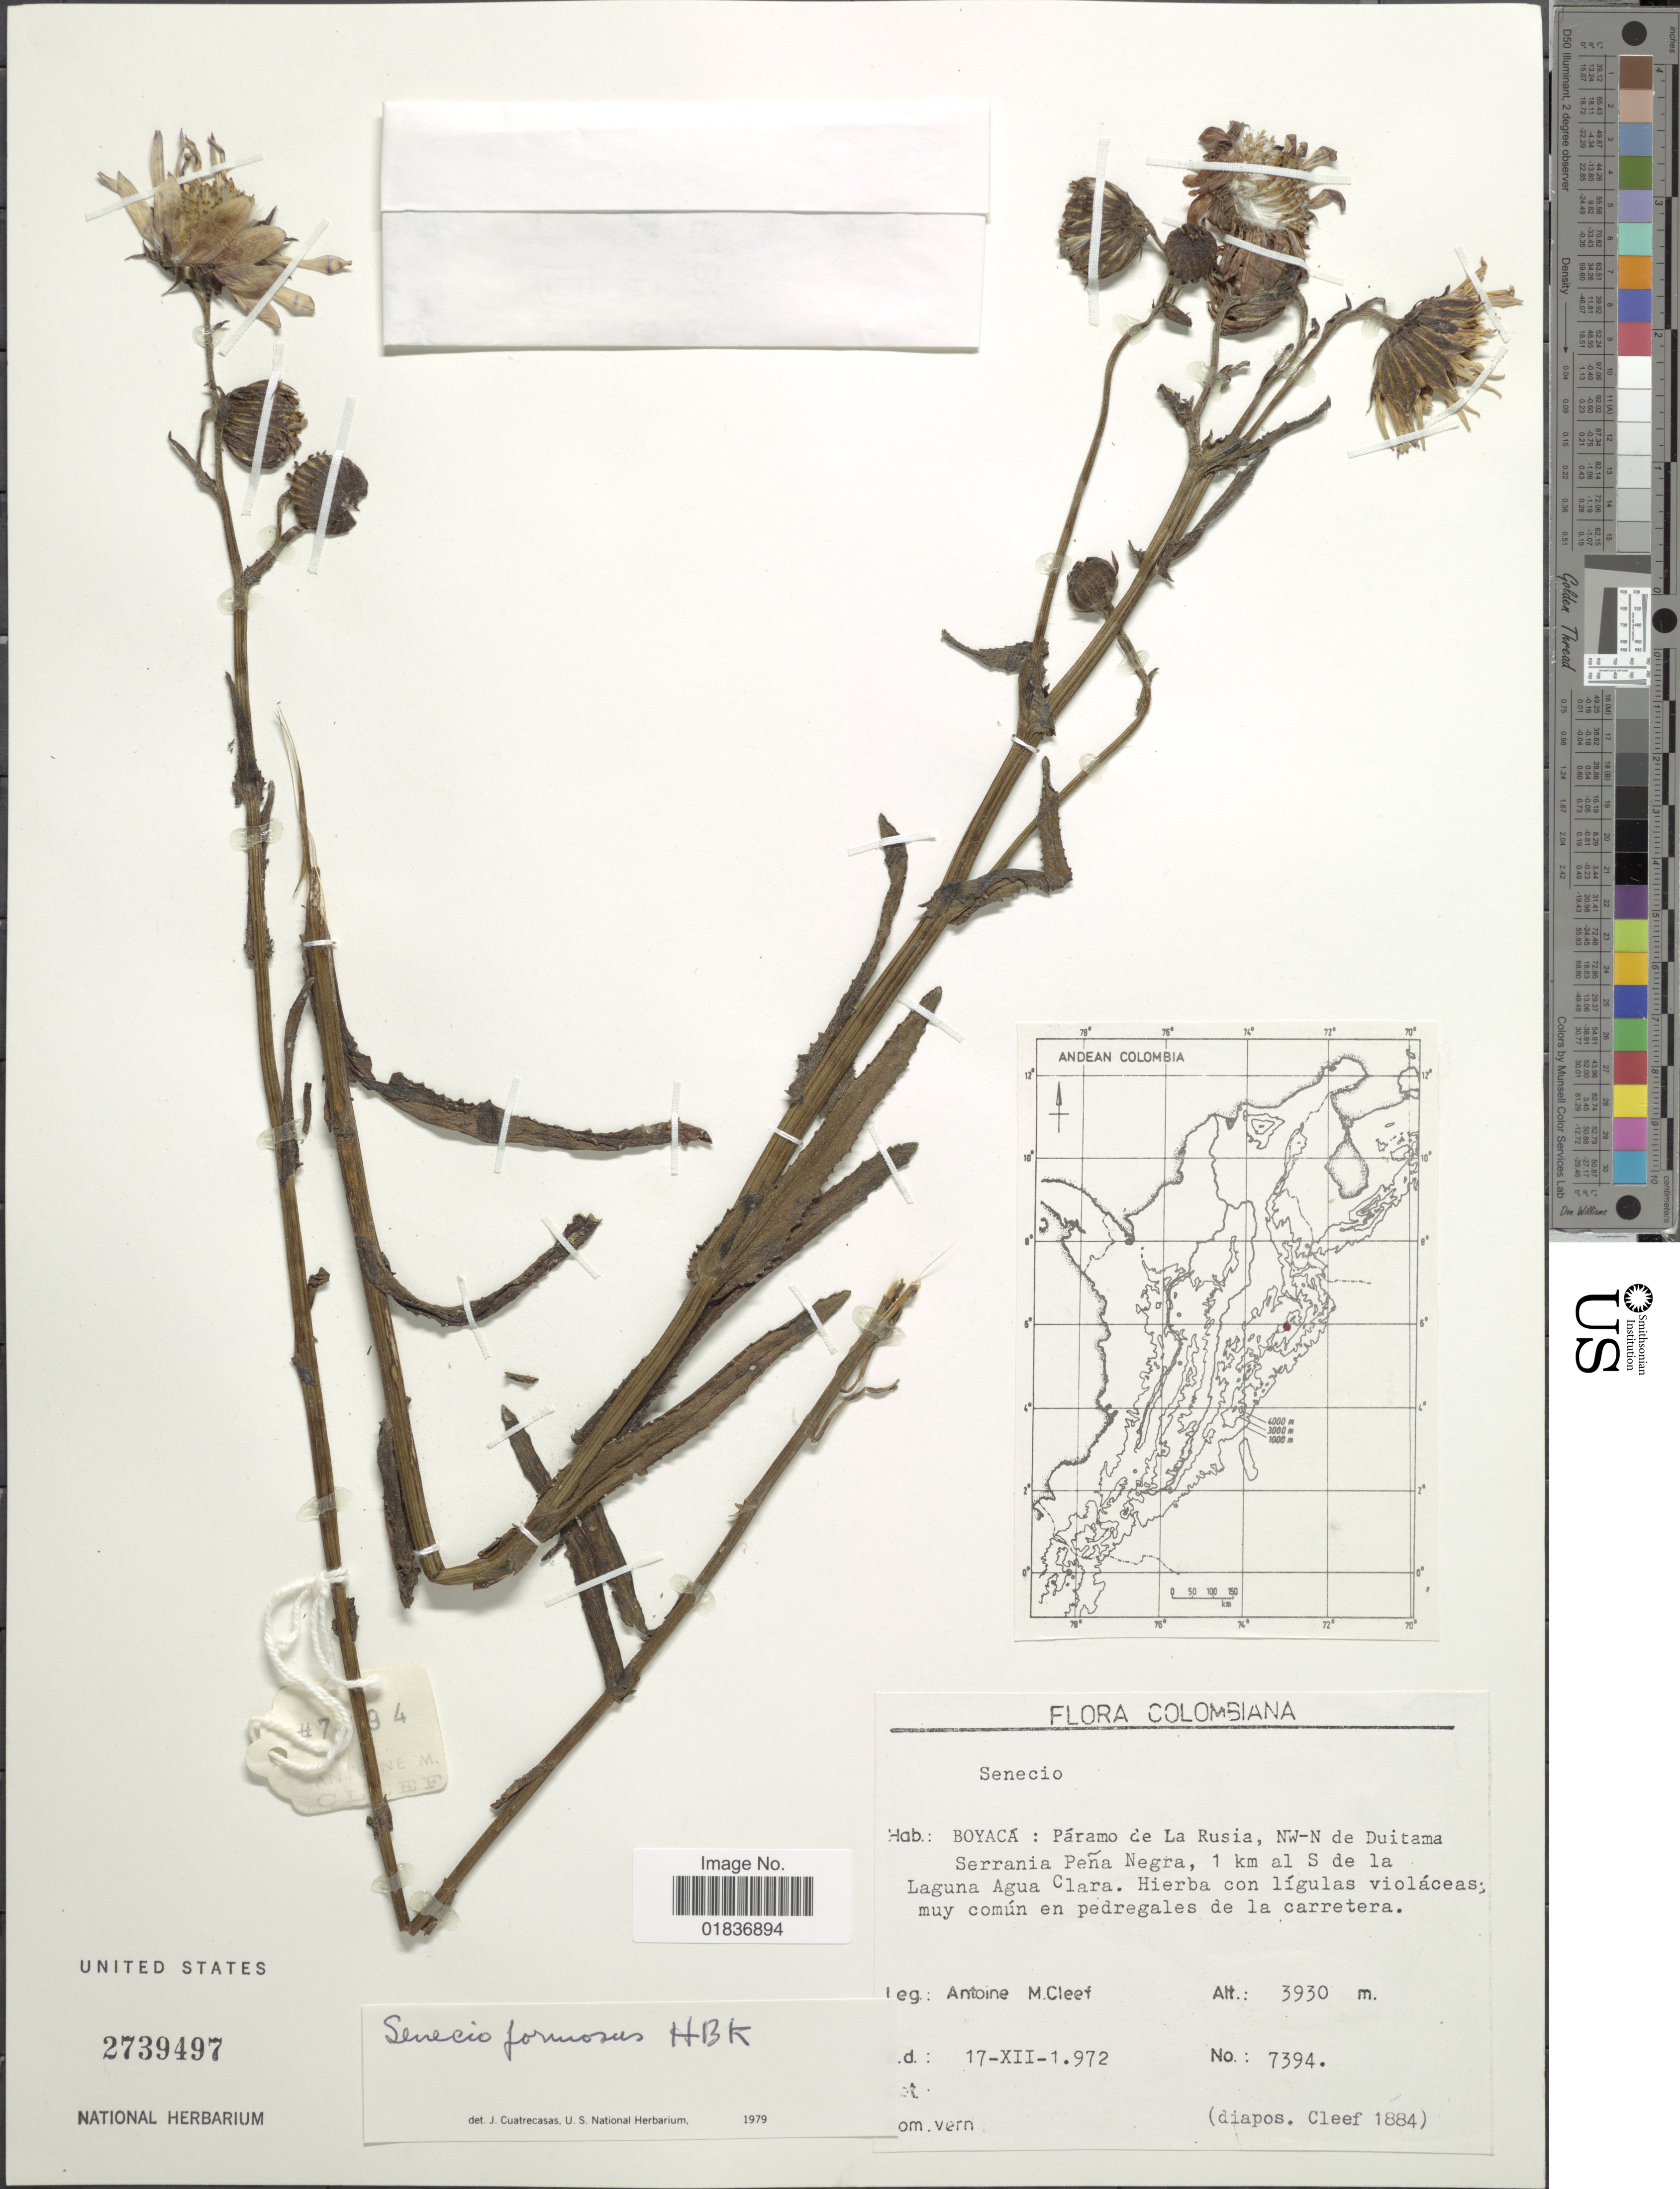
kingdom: Plantae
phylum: Tracheophyta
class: Magnoliopsida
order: Asterales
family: Asteraceae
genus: Senecio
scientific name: Senecio wedglacialis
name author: Cuatrec.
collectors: A. M. Cleef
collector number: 7394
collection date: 1972-12-17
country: Colombia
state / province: Boyacá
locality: Boyacá: Paramo de La Rusia, NW-N de Duitama Serrania Peña Negra, 1 km al S de la Laguna Agua Clara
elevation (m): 3930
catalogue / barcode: US 2739497